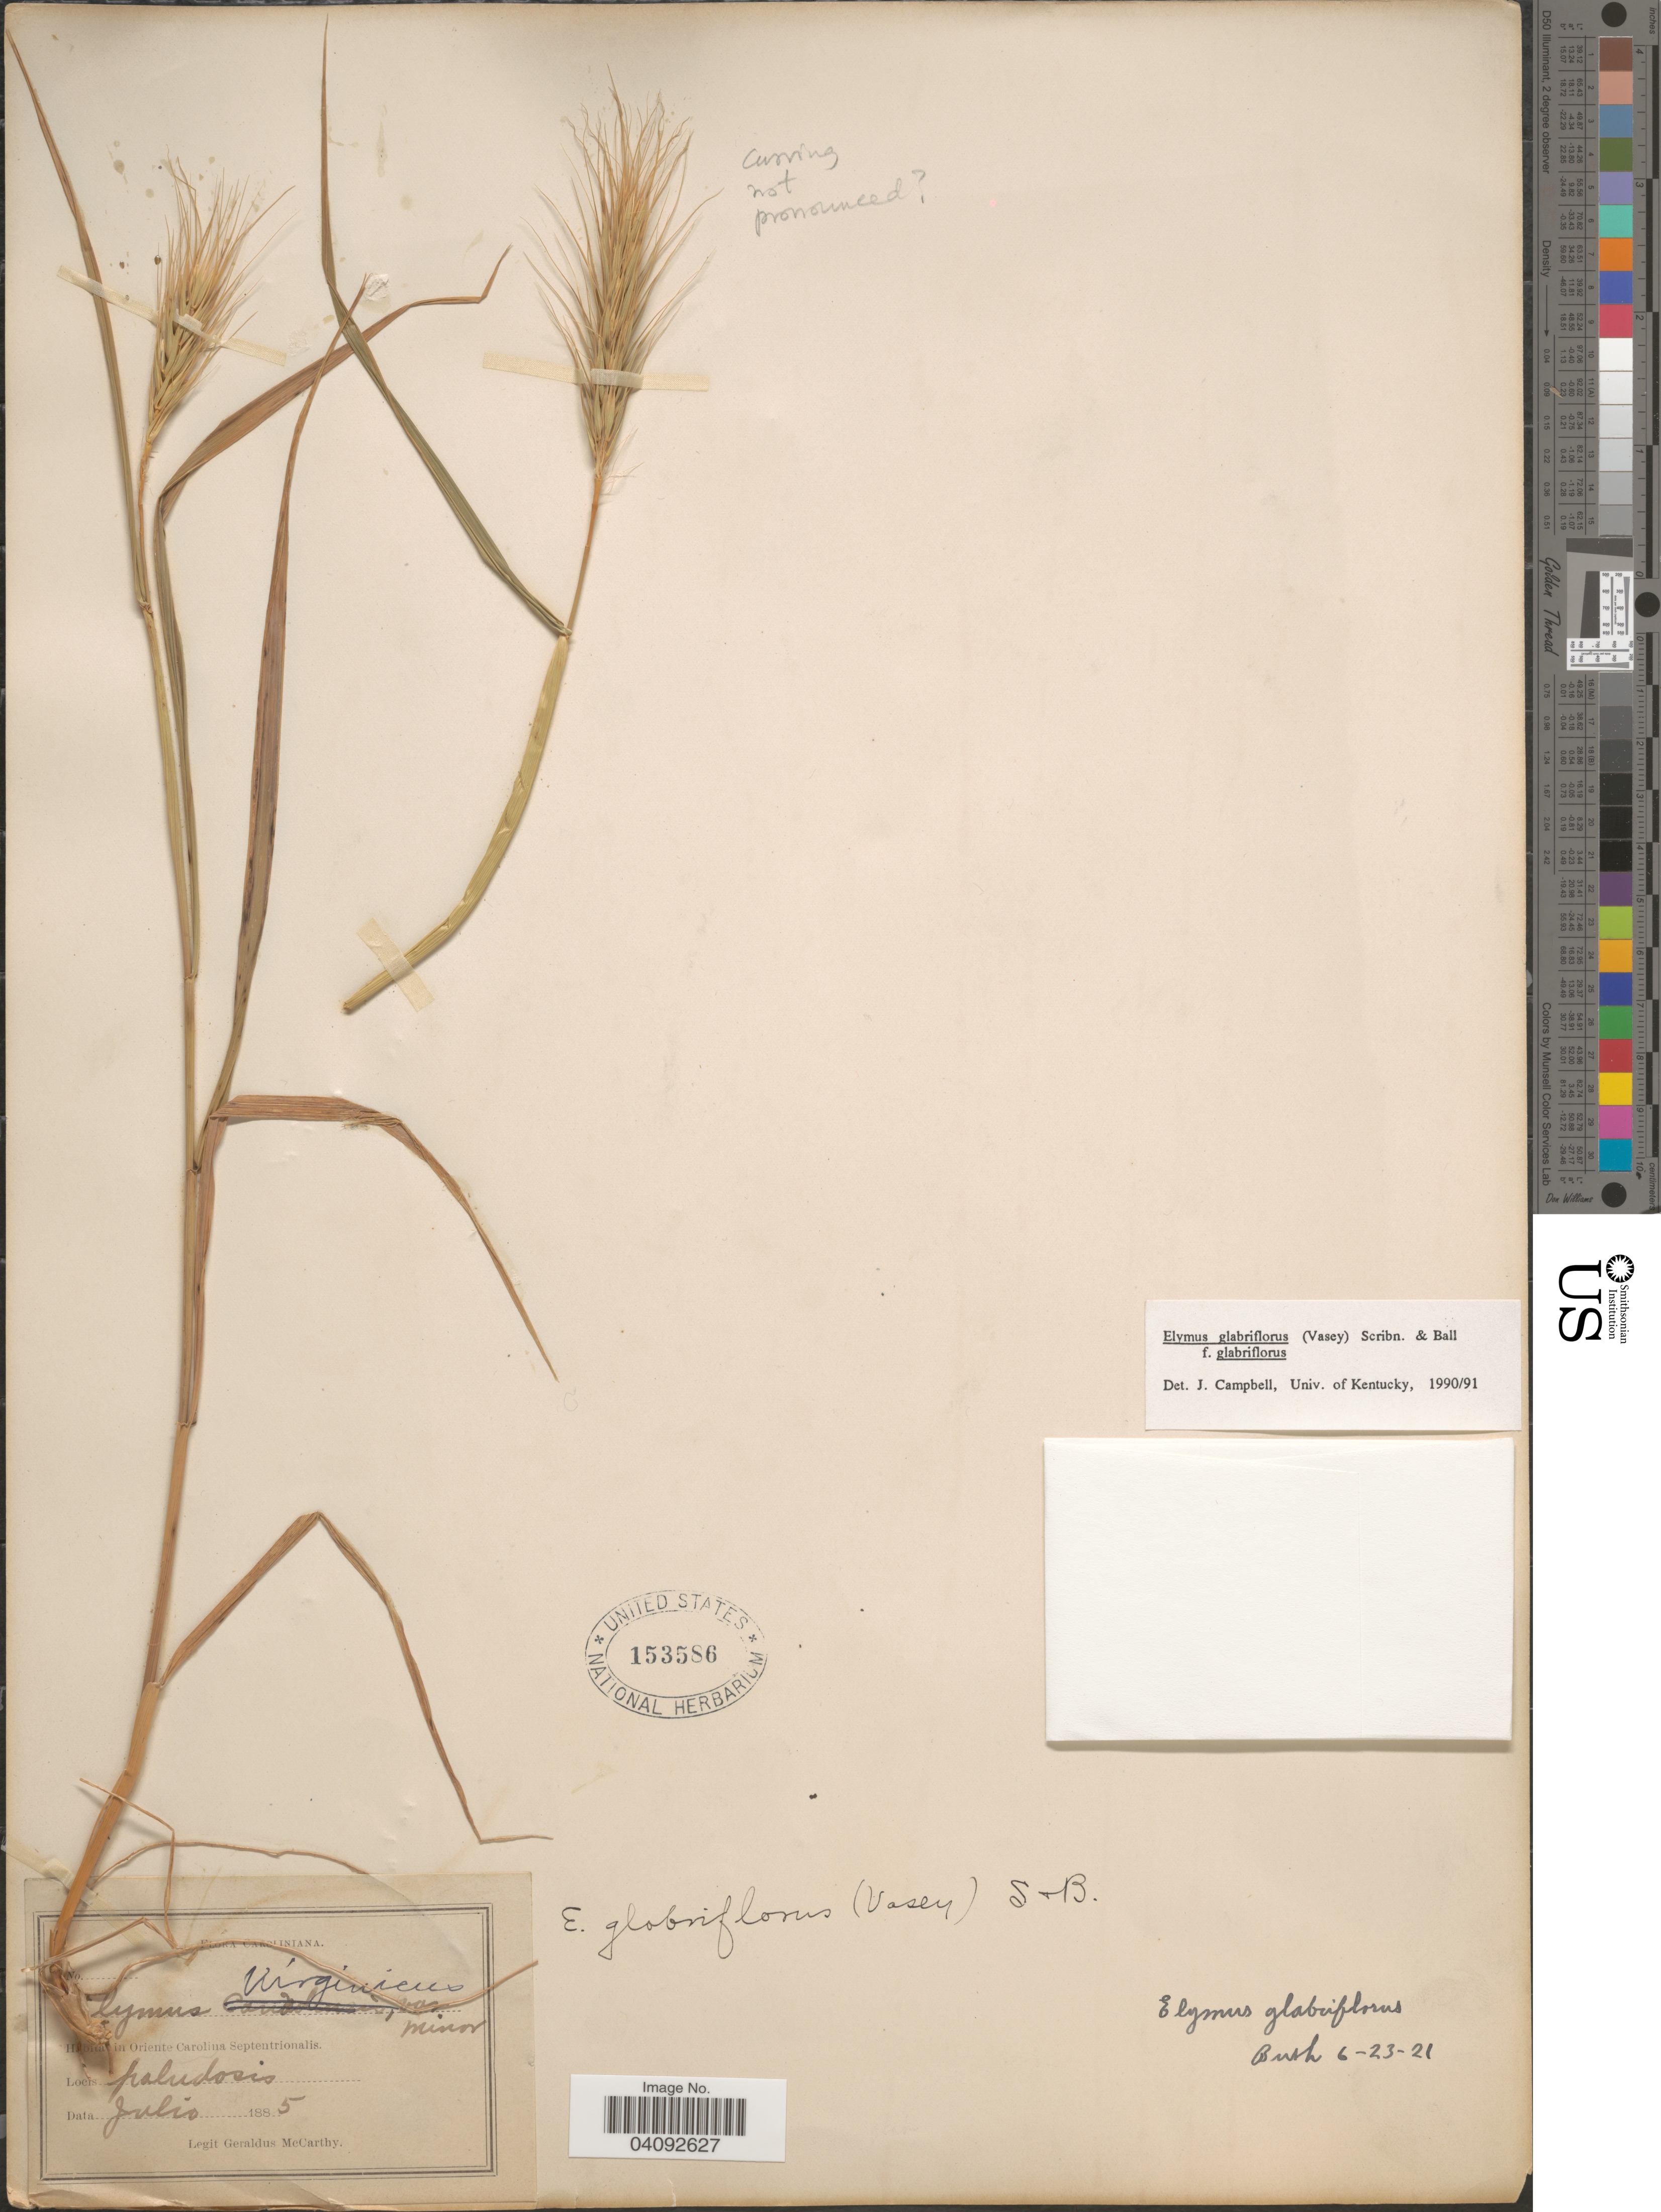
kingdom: Plantae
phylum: Tracheophyta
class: Liliopsida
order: Poales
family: Poaceae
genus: Elymus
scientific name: Elymus glabriflorus var. glabriflorus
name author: (Vasey ex L.H. Dewey) Scribn. & C.R. Ball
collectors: M. McCarthy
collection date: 1885-07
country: United States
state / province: South Carolina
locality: In Oriente Carolina Septentrionalis. Paludosis.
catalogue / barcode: US 153586